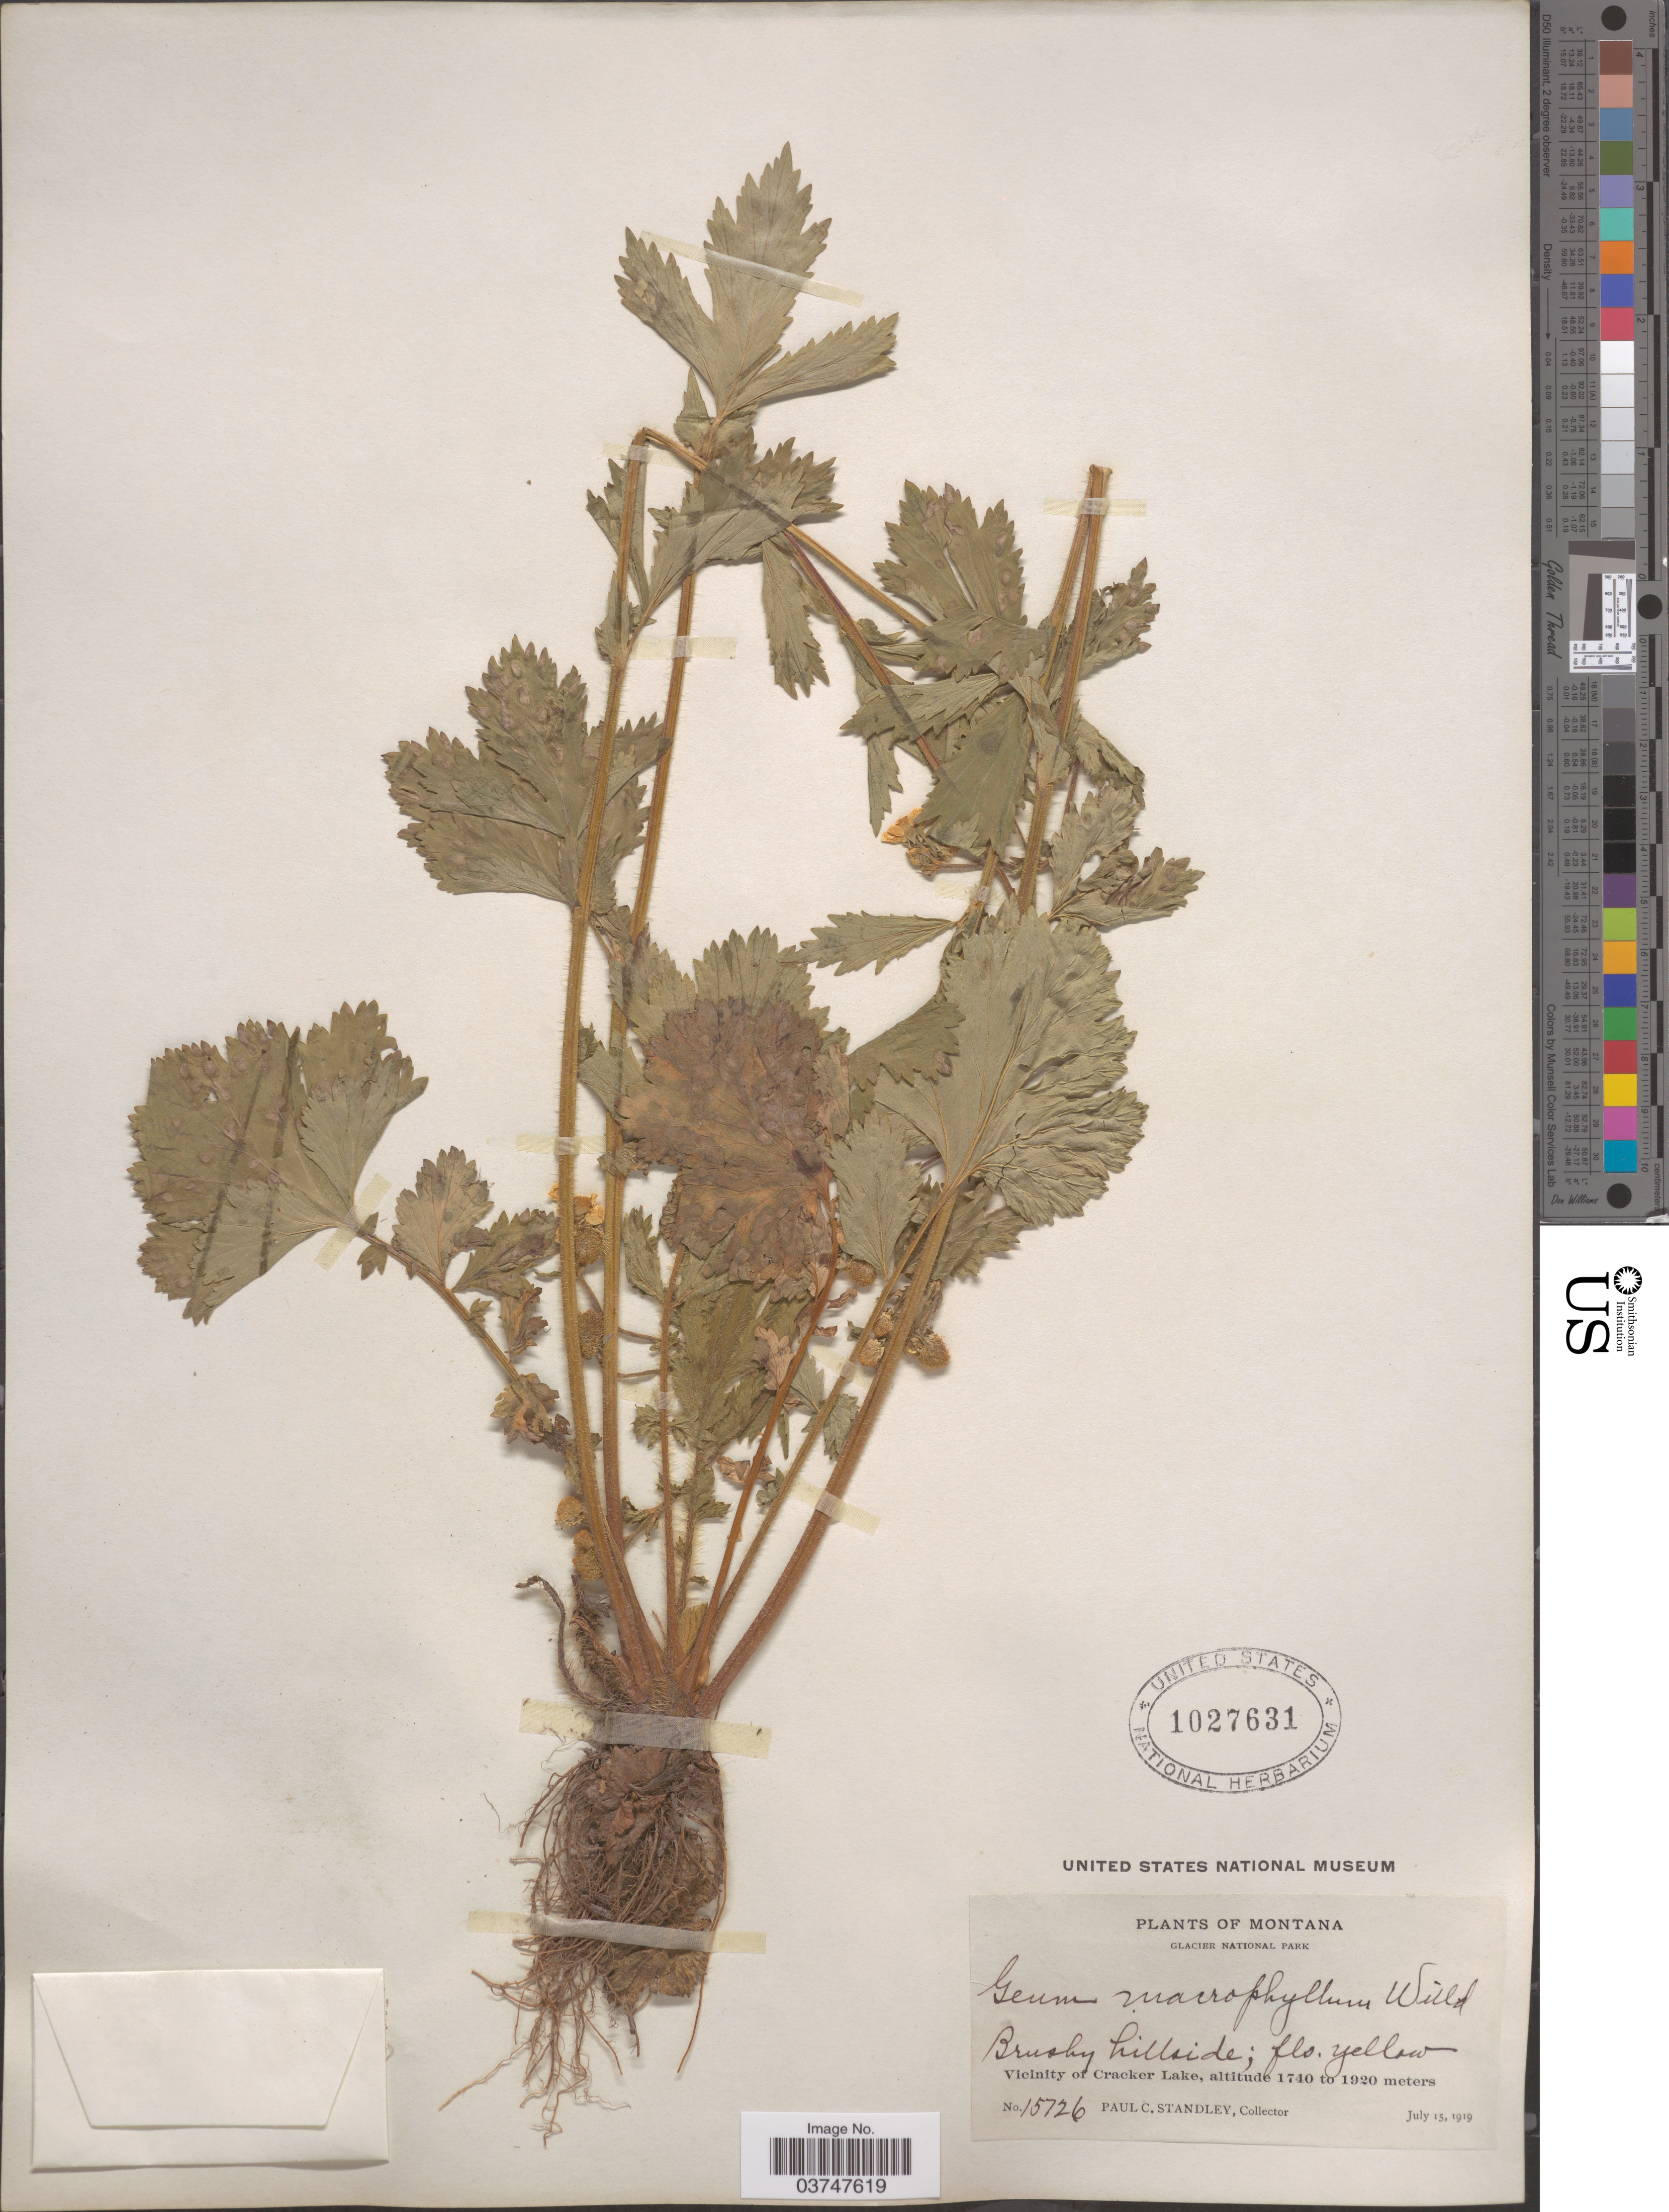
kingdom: Plantae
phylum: Tracheophyta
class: Magnoliopsida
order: Rosales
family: Rosaceae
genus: Geum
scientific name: Geum macrophyllum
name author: Willd.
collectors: P. C. Standley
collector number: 15726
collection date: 1919-07-15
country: United States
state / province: Montana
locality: Glacier National Park. Brushy hillside. Vicinity of Cracker Lake.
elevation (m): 1740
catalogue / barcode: US 1027631